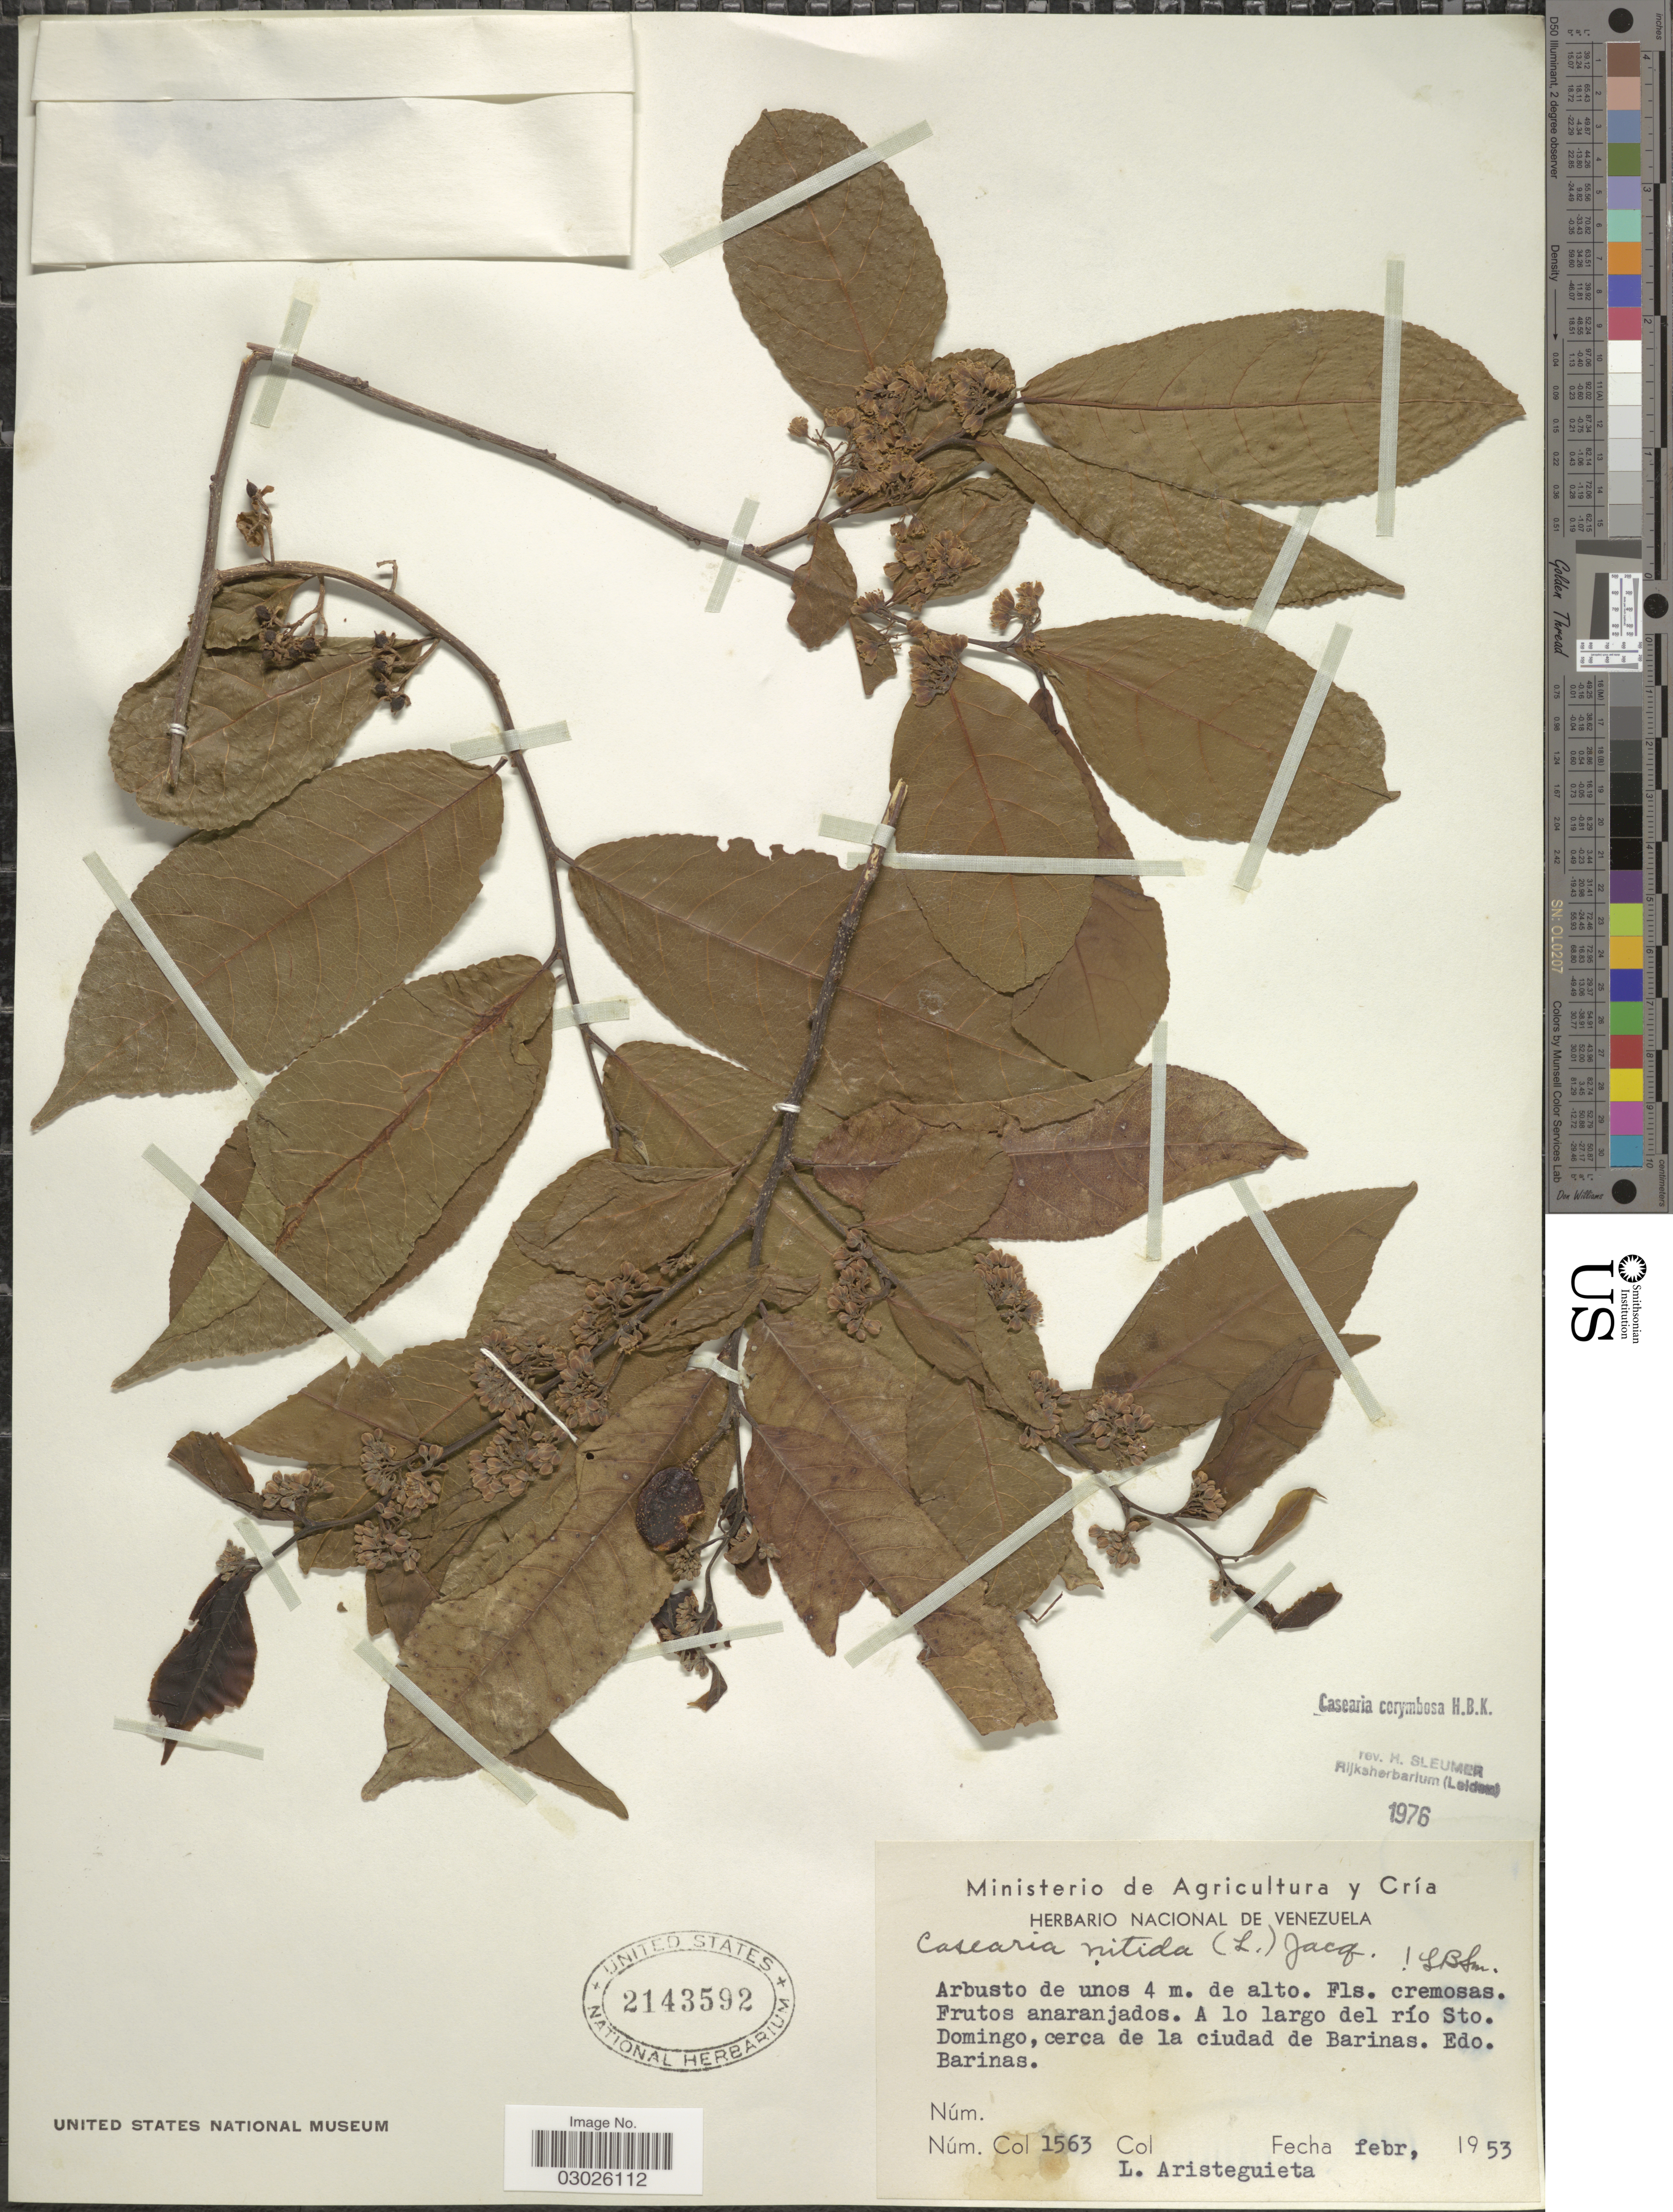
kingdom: Plantae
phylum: Tracheophyta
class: Magnoliopsida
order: Malpighiales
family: Salicaceae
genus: Casearia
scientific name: Casearia corymbosa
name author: Kunth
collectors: L. Aristeguieta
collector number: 1563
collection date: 1953-02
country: Venezuela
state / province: Barinas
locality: A lo largo del río Sto. Domingo, cerca de la ciudad de Barinas.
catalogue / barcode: US 2143592